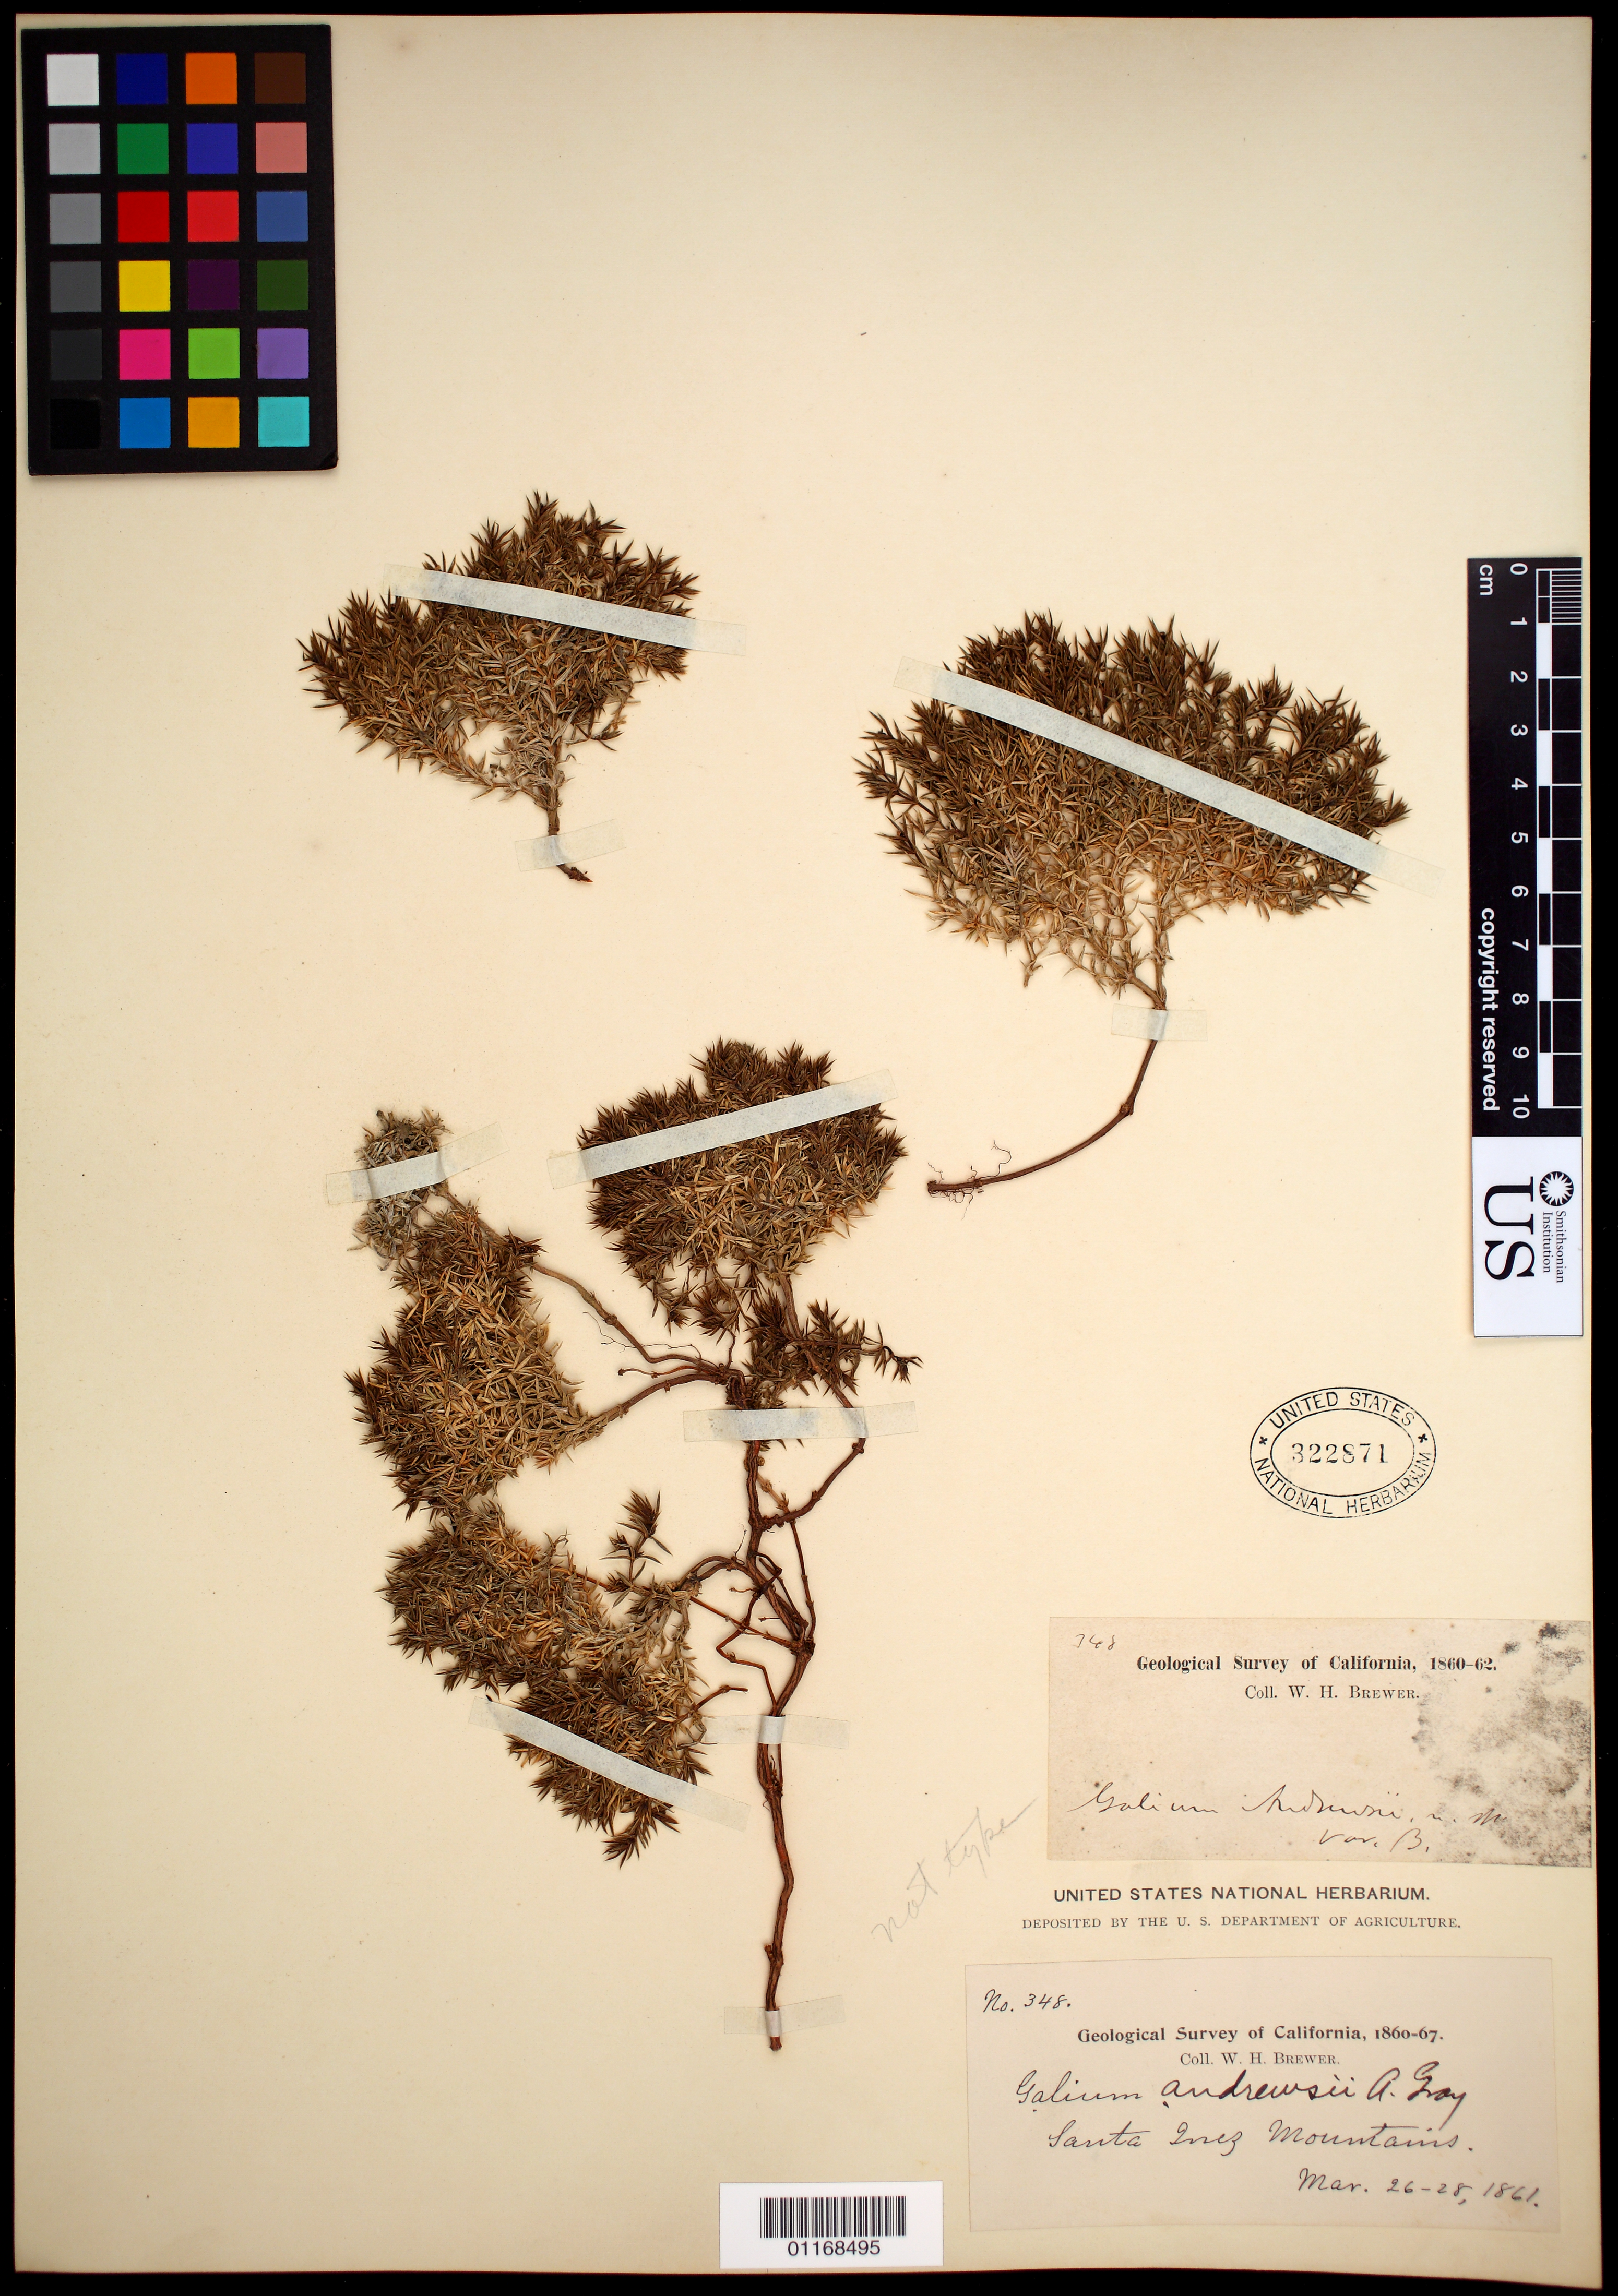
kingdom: Plantae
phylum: Tracheophyta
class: Magnoliopsida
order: Gentianales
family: Rubiaceae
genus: Galium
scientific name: Galium andrewsii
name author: A. Gray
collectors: W. H. Brewer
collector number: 348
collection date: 1861-03-26/1861-03-28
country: United States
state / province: California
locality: Santa Ines Mountains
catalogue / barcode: US 322871